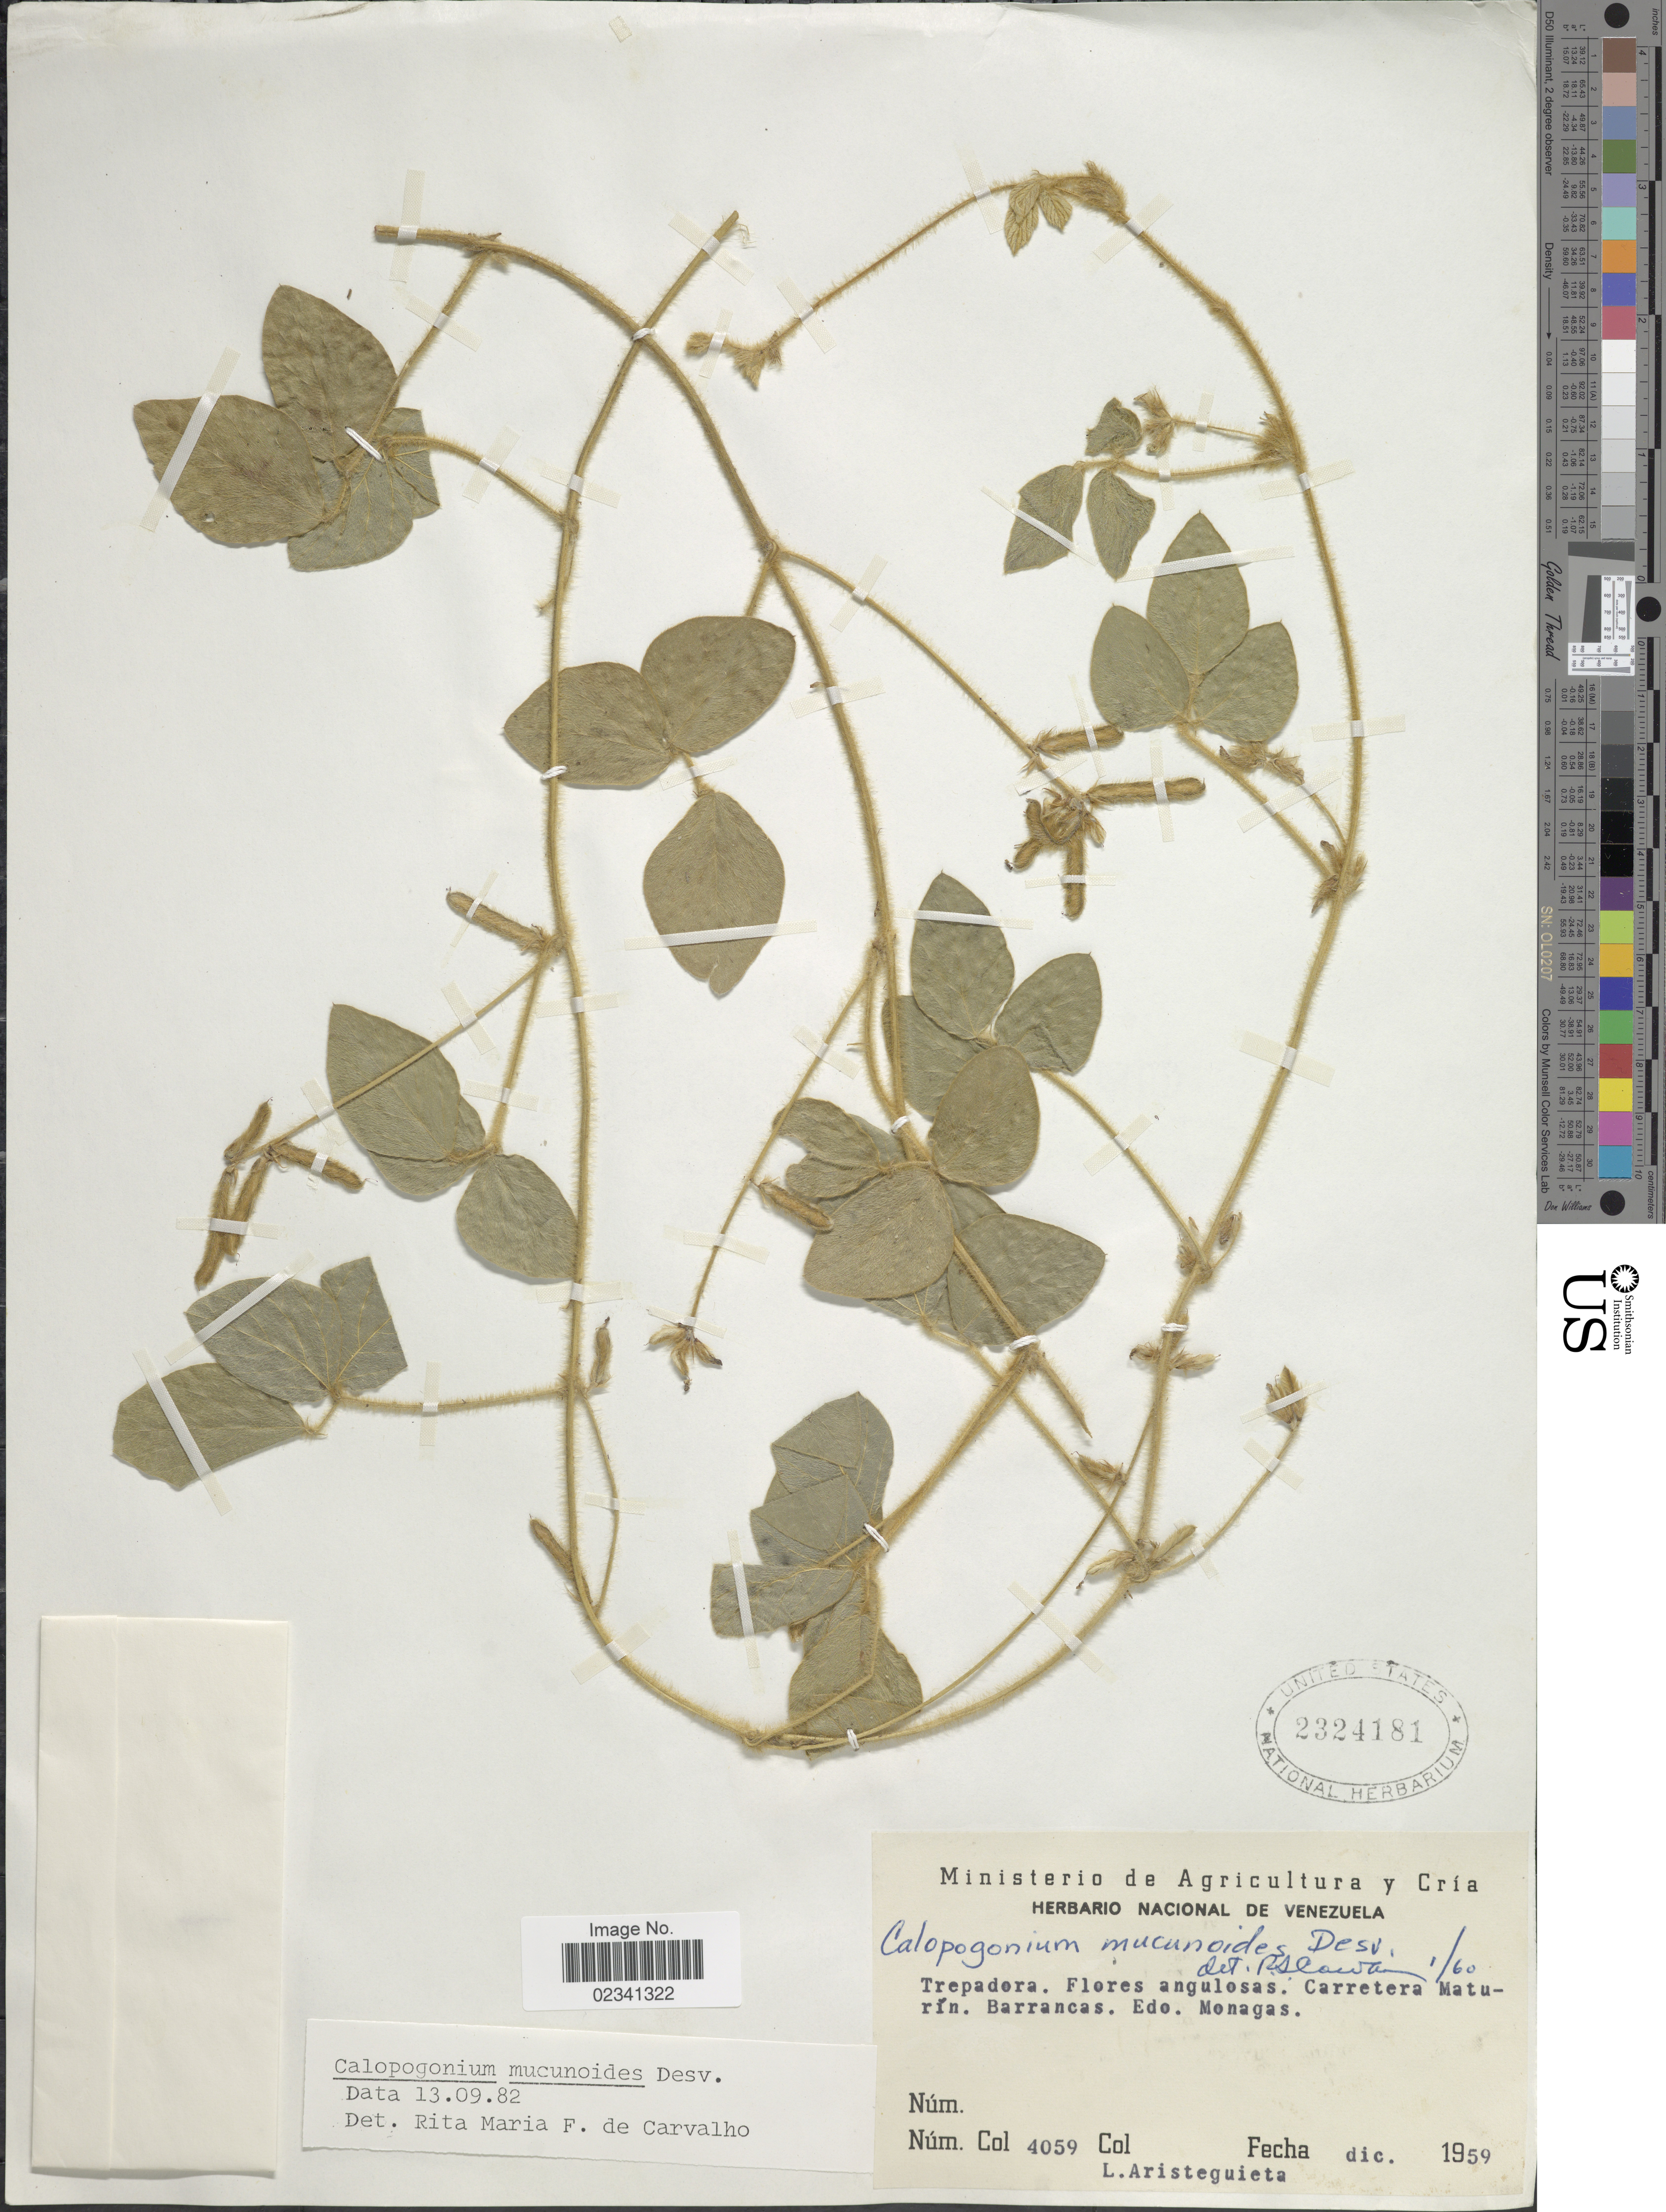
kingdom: Plantae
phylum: Tracheophyta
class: Magnoliopsida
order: Fabales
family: Fabaceae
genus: Calopogonium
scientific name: Calopogonium mucunoides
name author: Desv.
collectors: L. Aristeguieta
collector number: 4059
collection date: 1959-12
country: Venezuela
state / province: Monagas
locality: Carretera Maturin. Barrancas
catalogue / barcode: US 2324181